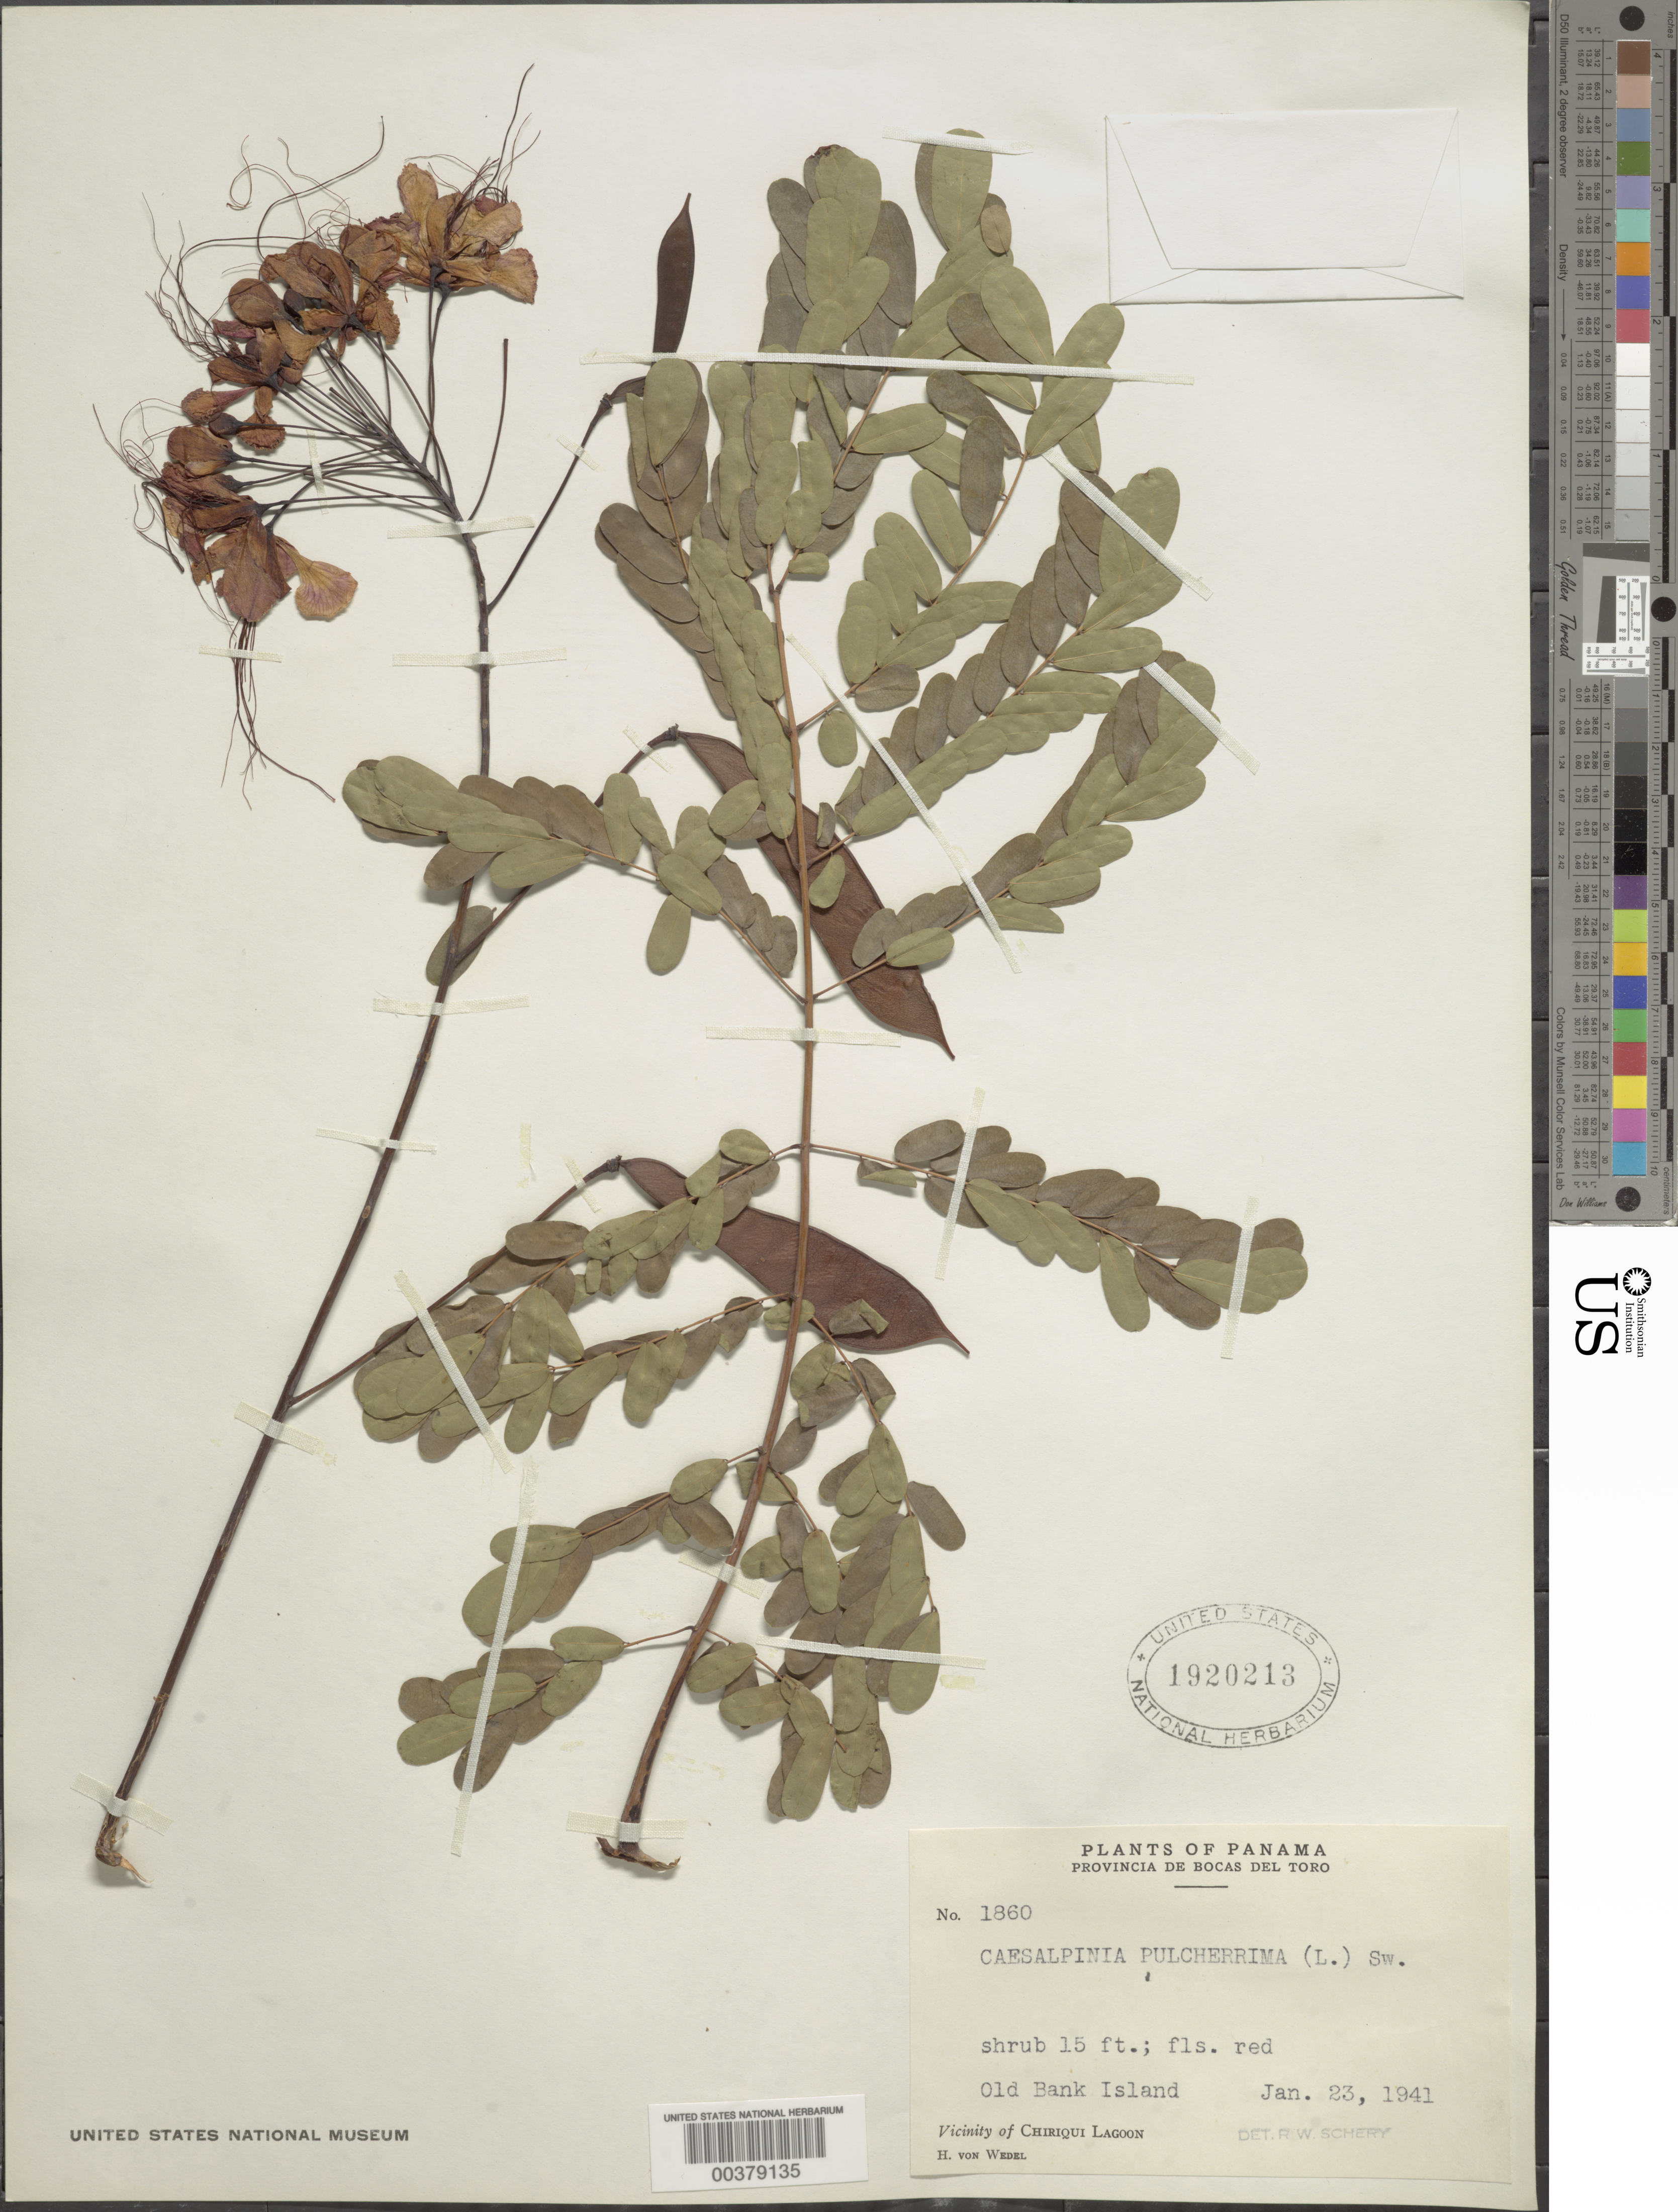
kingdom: Plantae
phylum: Tracheophyta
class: Magnoliopsida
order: Fabales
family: Fabaceae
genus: Caesalpinia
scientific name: Caesalpinia pulcherrima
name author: (L.) Sw.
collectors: H. von Wedel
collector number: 1860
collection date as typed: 23 Jan 1941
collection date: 1941-01-23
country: Panama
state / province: Bocas del Toro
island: Bastimentos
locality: Old Bank I. [= Isla Bastimentos]; vicinity of Chiriquí Lagoon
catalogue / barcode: US 1920213